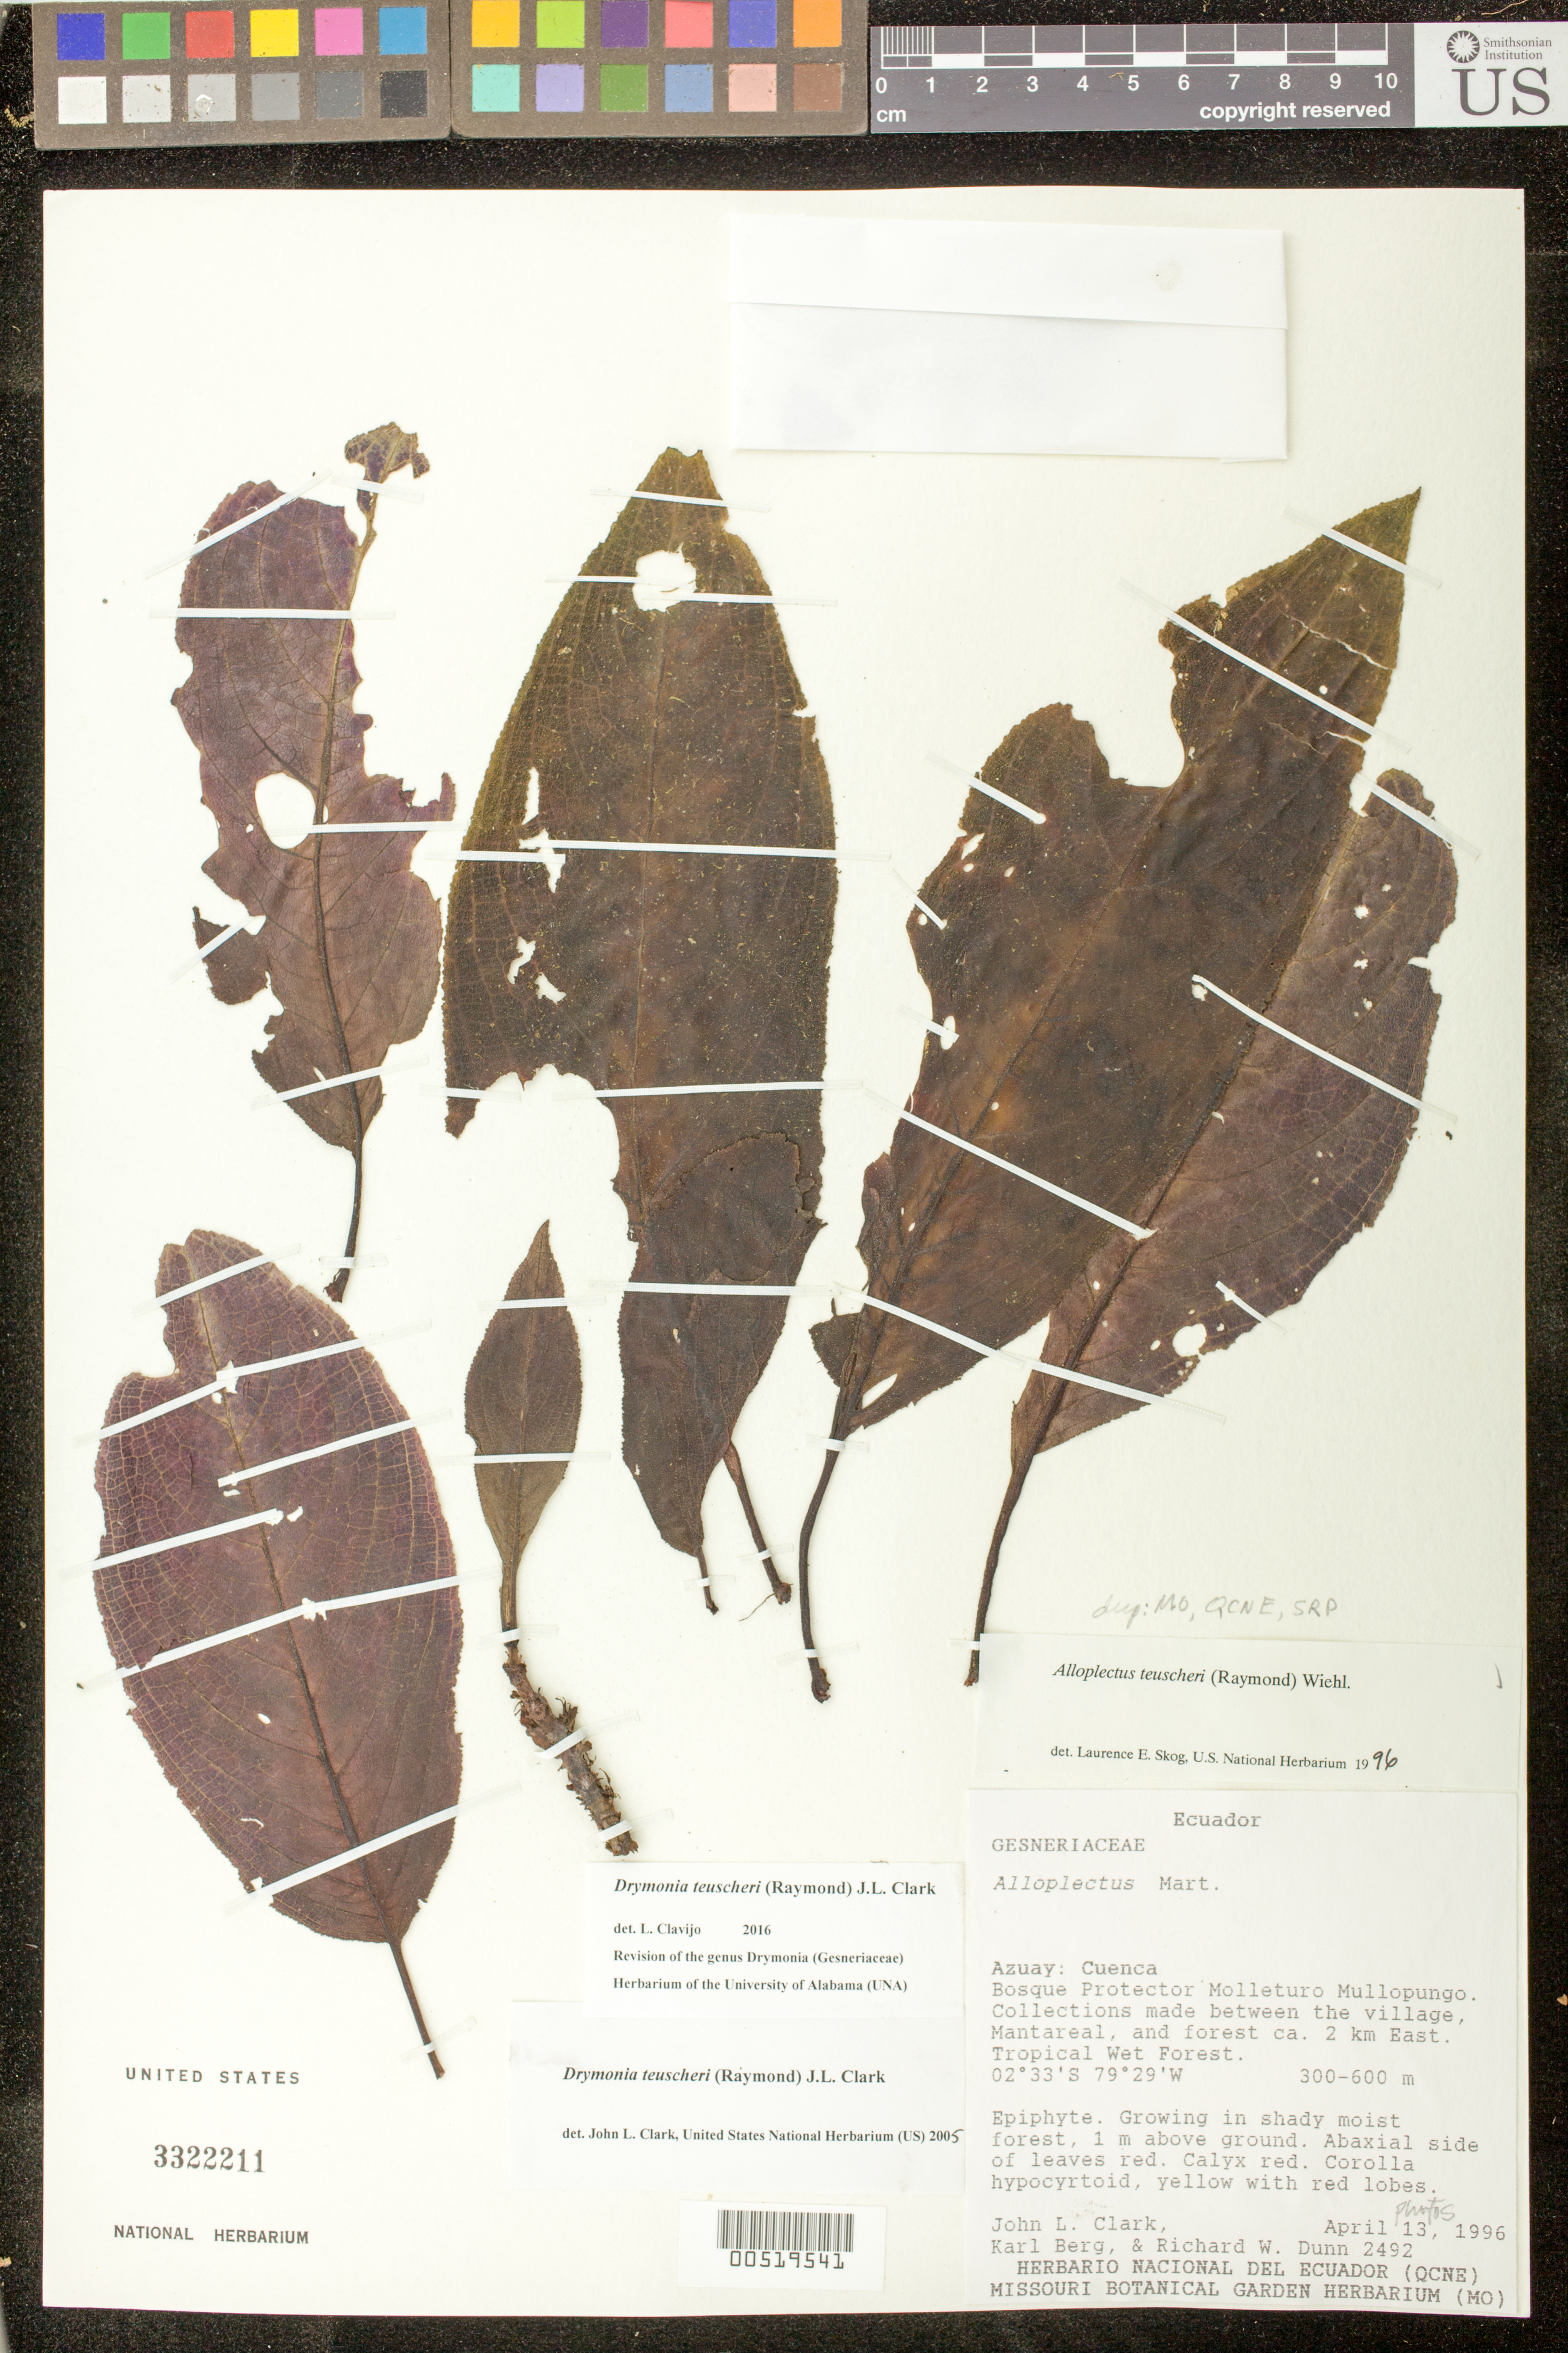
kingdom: Plantae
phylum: Tracheophyta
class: Magnoliopsida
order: Lamiales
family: Gesneriaceae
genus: Drymonia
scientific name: Drymonia teuscheri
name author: (Raymond) J.L. Clark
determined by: Clark, J. L., (SEL), The Marie Selby Botanical Garden (UNITED STATES)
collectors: J. L. Clark, K. Berg & R. Dunn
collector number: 2492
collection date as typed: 13 Apr 1996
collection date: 1996-04-13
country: Ecuador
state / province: Azuay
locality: Cuenca: Bosque Protector Molleturo Mullopungo, between the village, Mantareal and forest ca. 2 km E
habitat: Tropical wet forest; in shady moist forest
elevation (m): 300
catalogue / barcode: US 3322211